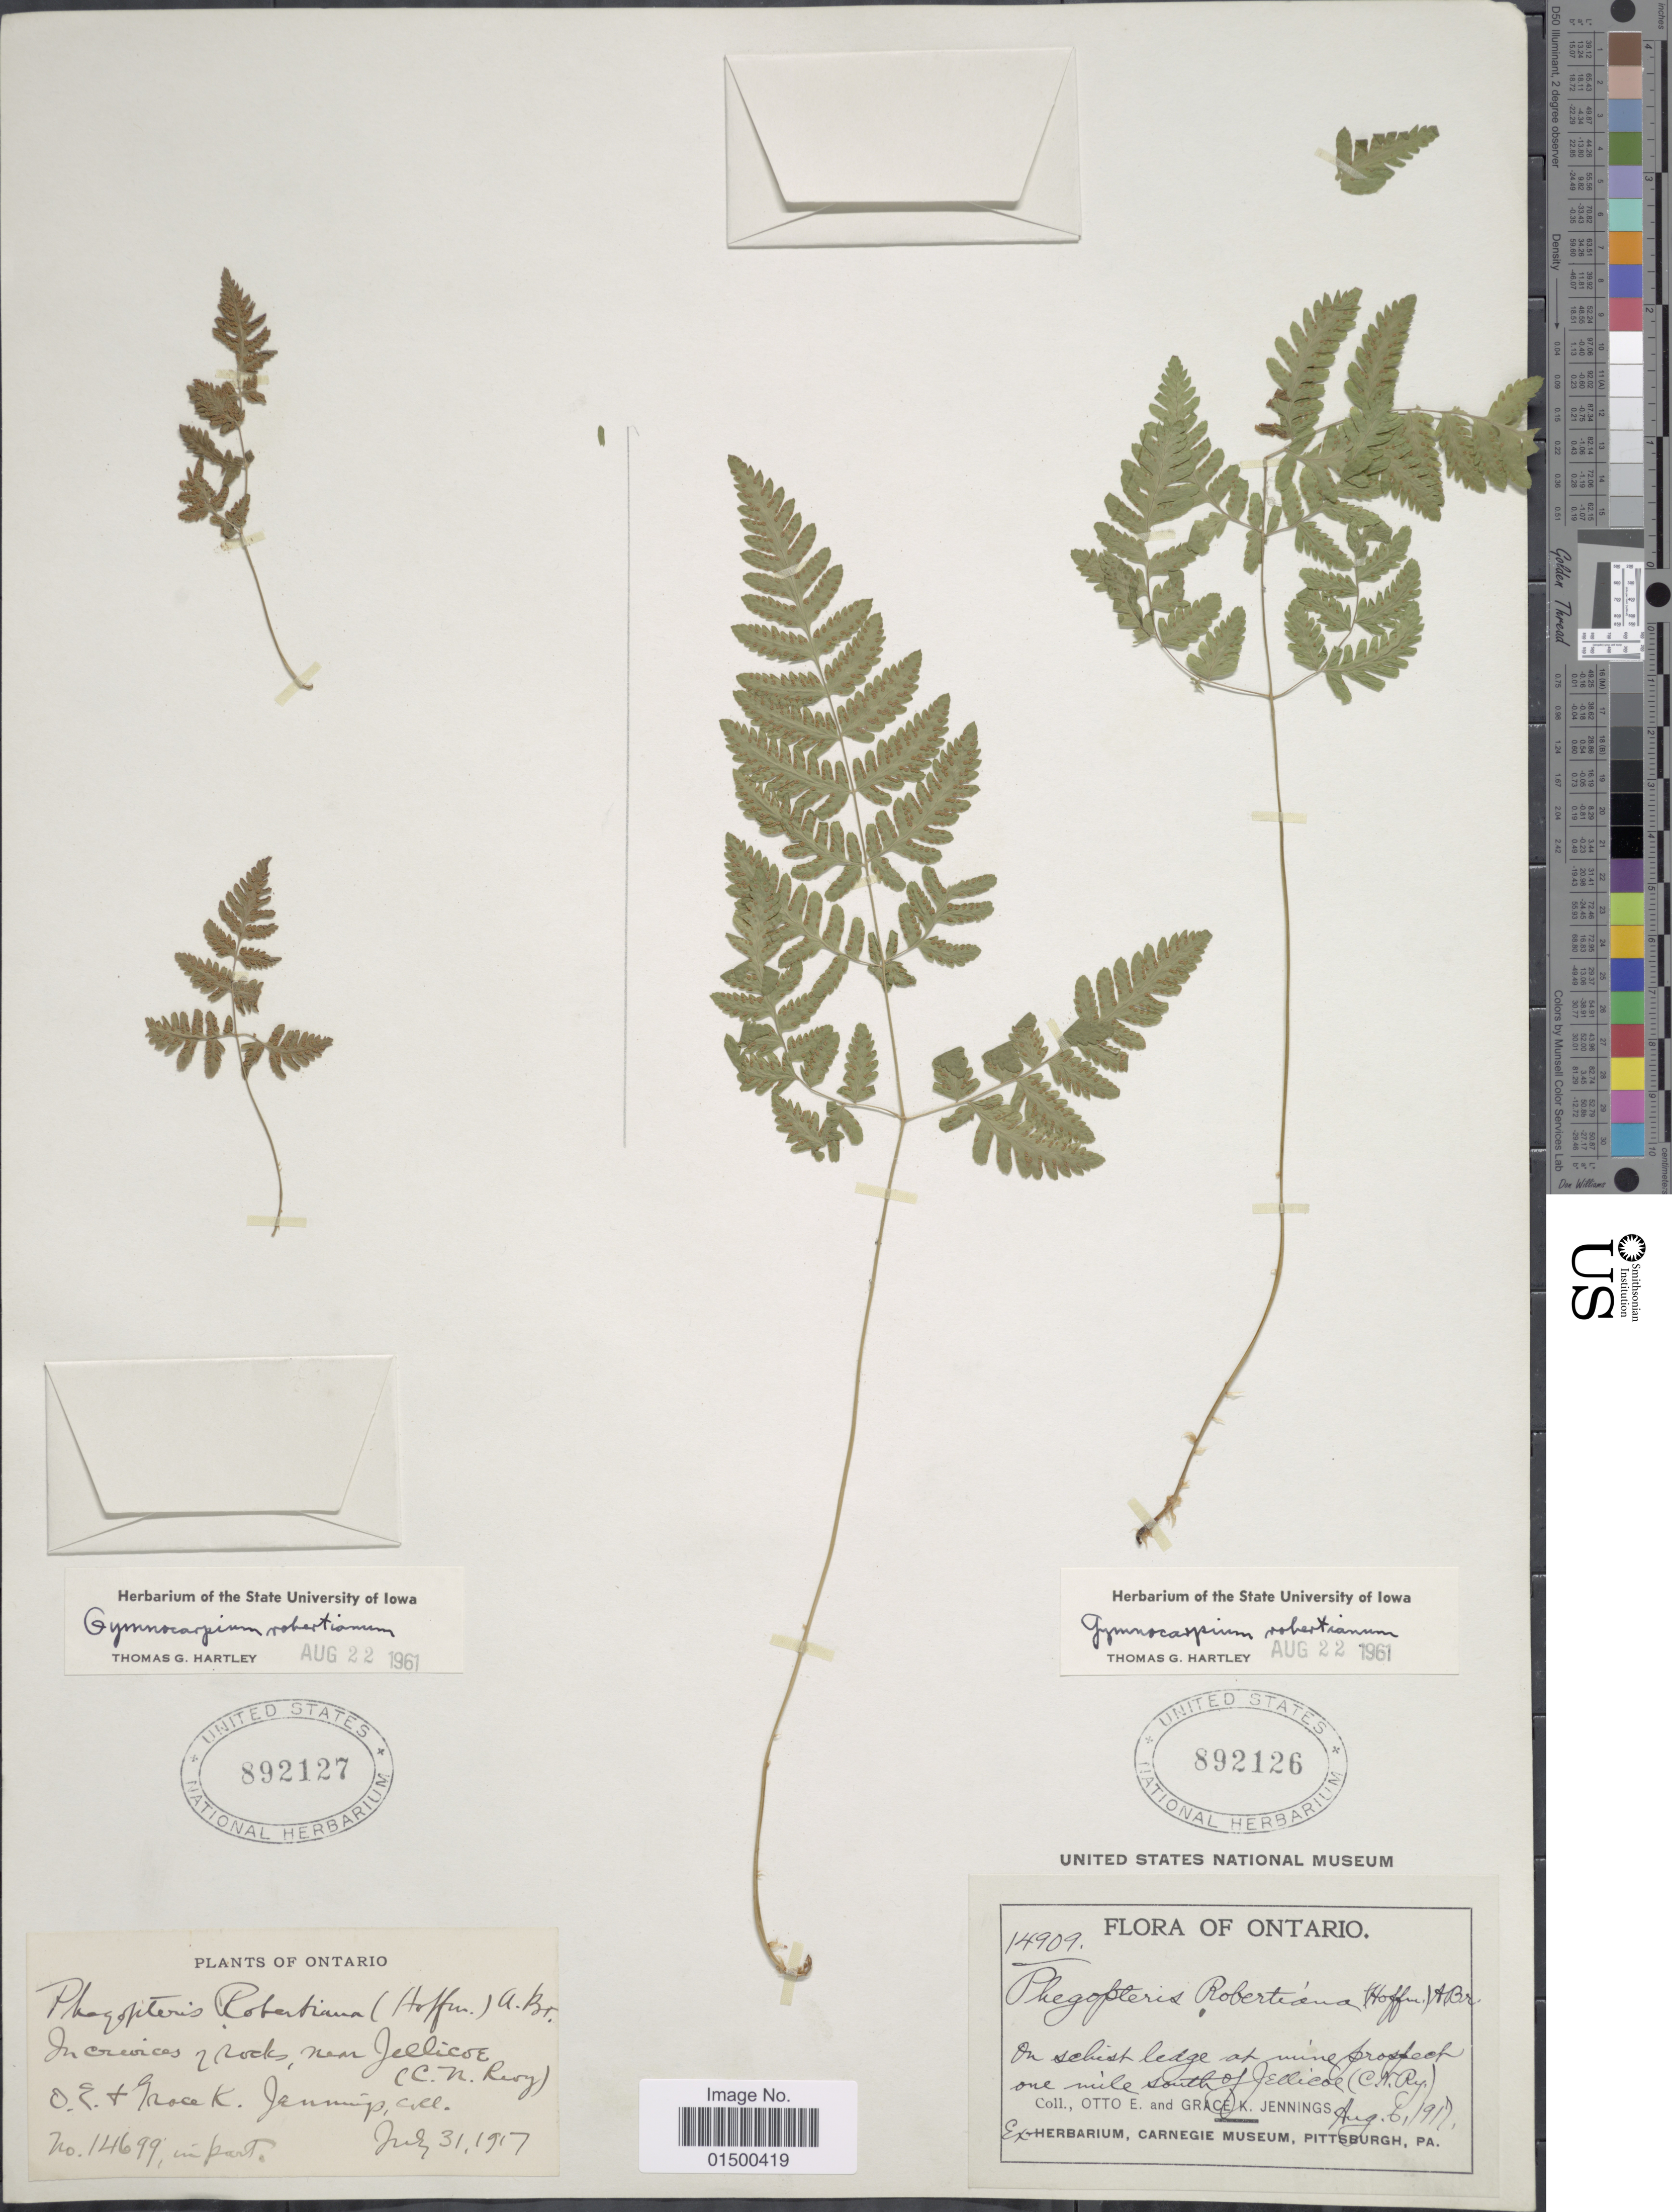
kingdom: Plantae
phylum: Tracheophyta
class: Polypodiopsida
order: Polypodiales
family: Cystopteridaceae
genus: Gymnocarpium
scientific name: Gymnocarpium robertianum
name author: (Hoffm.) Newman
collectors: O. E. Jennings & G. K. Jennings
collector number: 14699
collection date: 1917-07-31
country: Canada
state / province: Ontario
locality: In crevices of rocks, near Jellicoe (C.N. Rwy.)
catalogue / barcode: US 892127-2